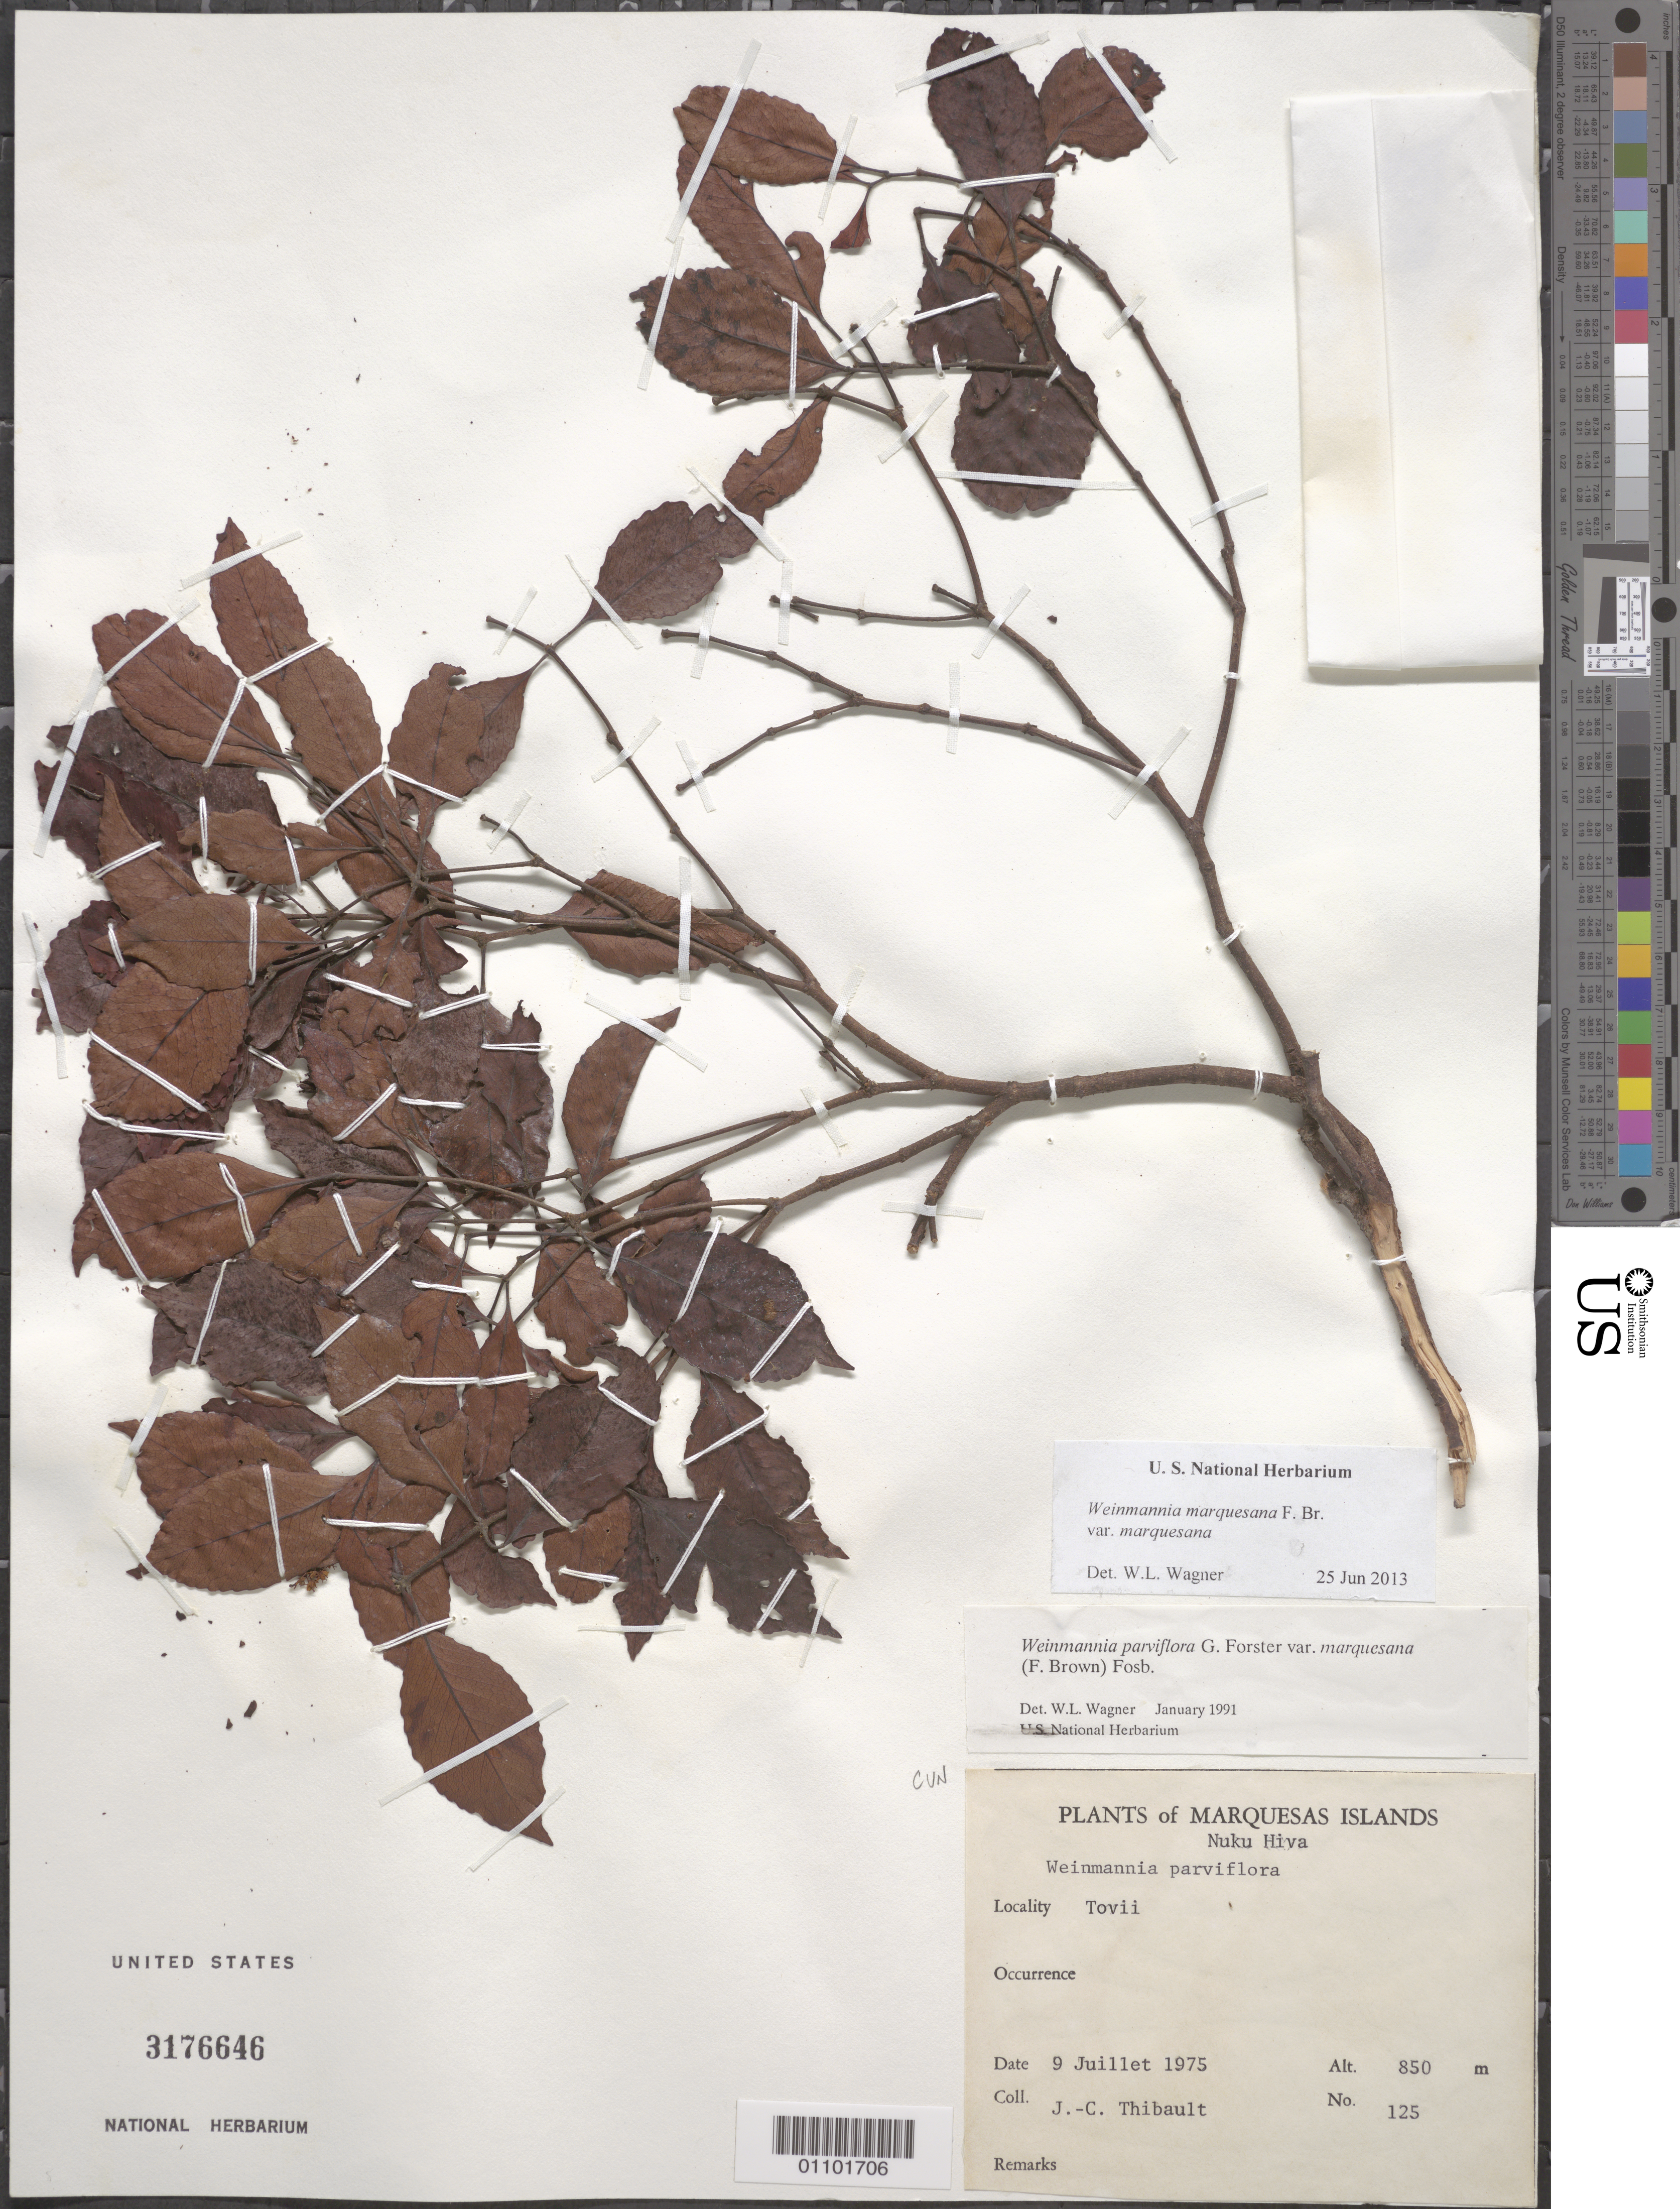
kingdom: Plantae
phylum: Tracheophyta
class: Magnoliopsida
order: Oxalidales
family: Cunoniaceae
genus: Pterophylla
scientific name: Pterophylla marquesana var. marquesana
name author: (F. Br.) Pillon & H.C. Hopkins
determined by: Wagner, W. L., (BOT), Smithsonian Institution - National Museum of Natural History (UNITED STATES)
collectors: J. Thibault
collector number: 125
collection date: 1975-07-09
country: French Polynesia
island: Nuku Hiva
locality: Toovii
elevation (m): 850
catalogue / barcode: US 3176646